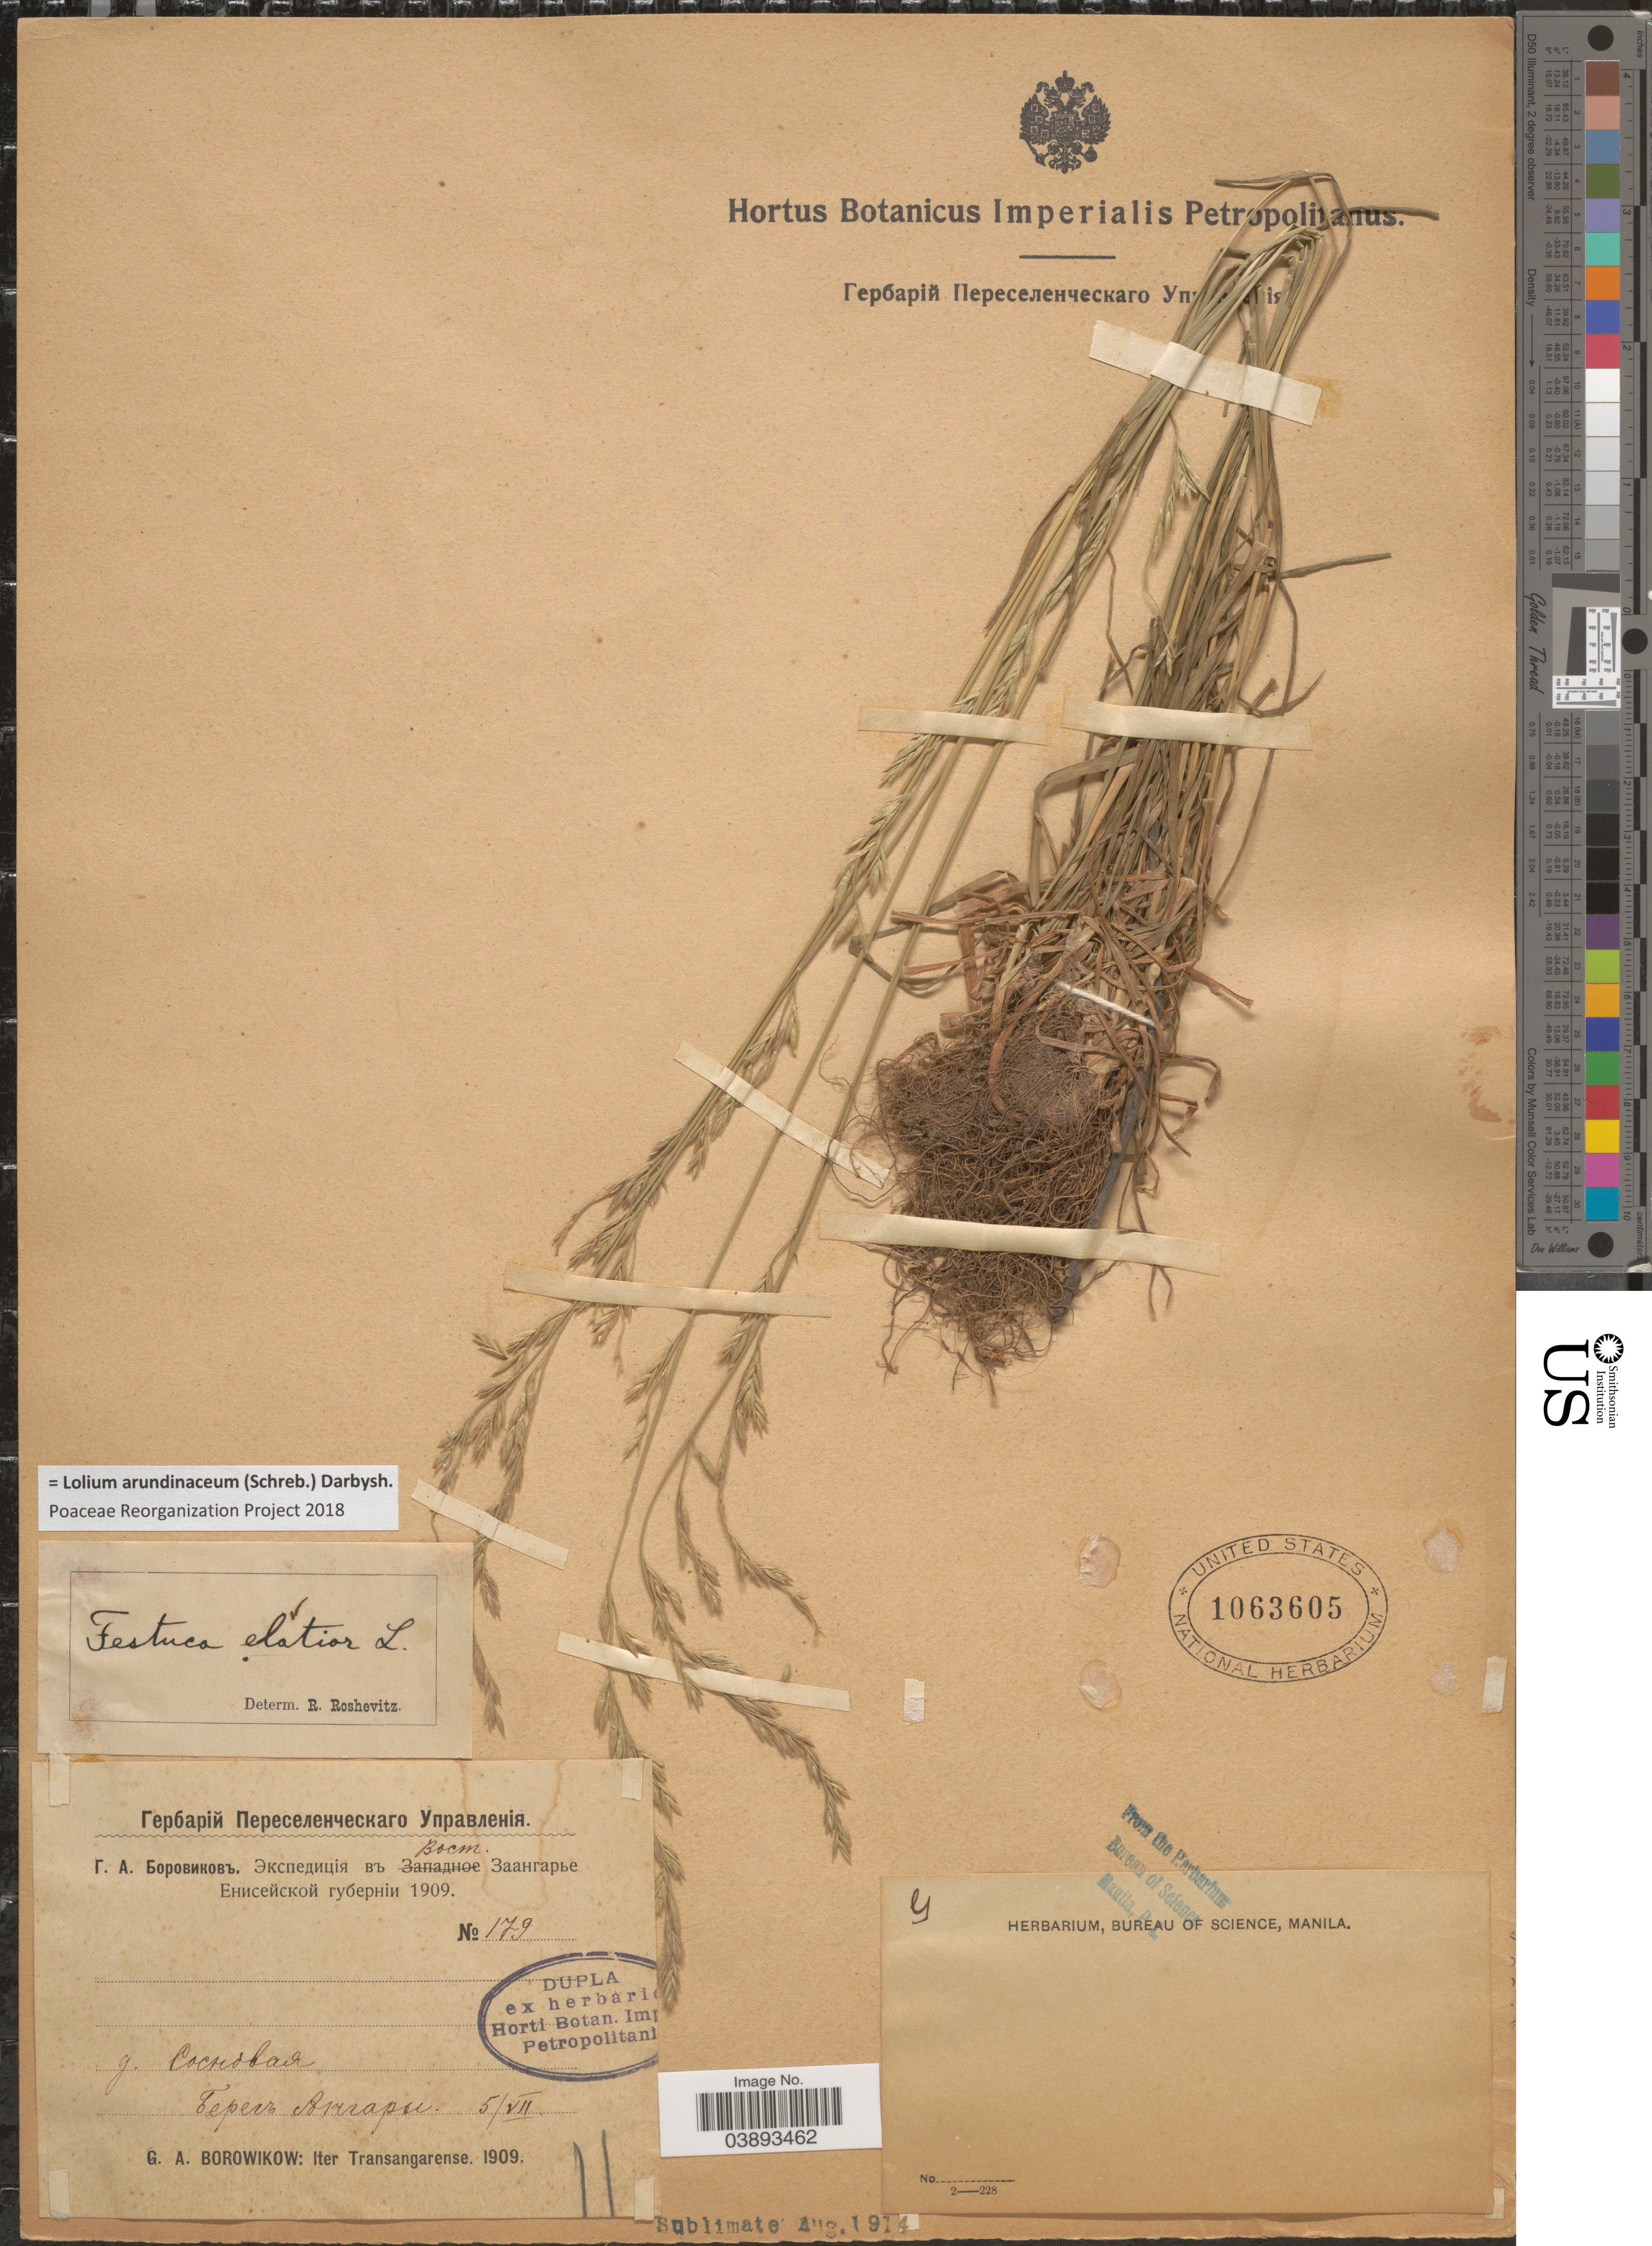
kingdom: Plantae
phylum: Tracheophyta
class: Liliopsida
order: Poales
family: Poaceae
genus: Lolium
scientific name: Lolium arundinaceum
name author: (Schreb.) Darbysh.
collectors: G. Borowikow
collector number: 179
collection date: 1909-07-05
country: Russian Federation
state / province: Krasnoyarsk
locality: Village Sosnovaya, shore of river Angara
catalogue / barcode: US 1063605